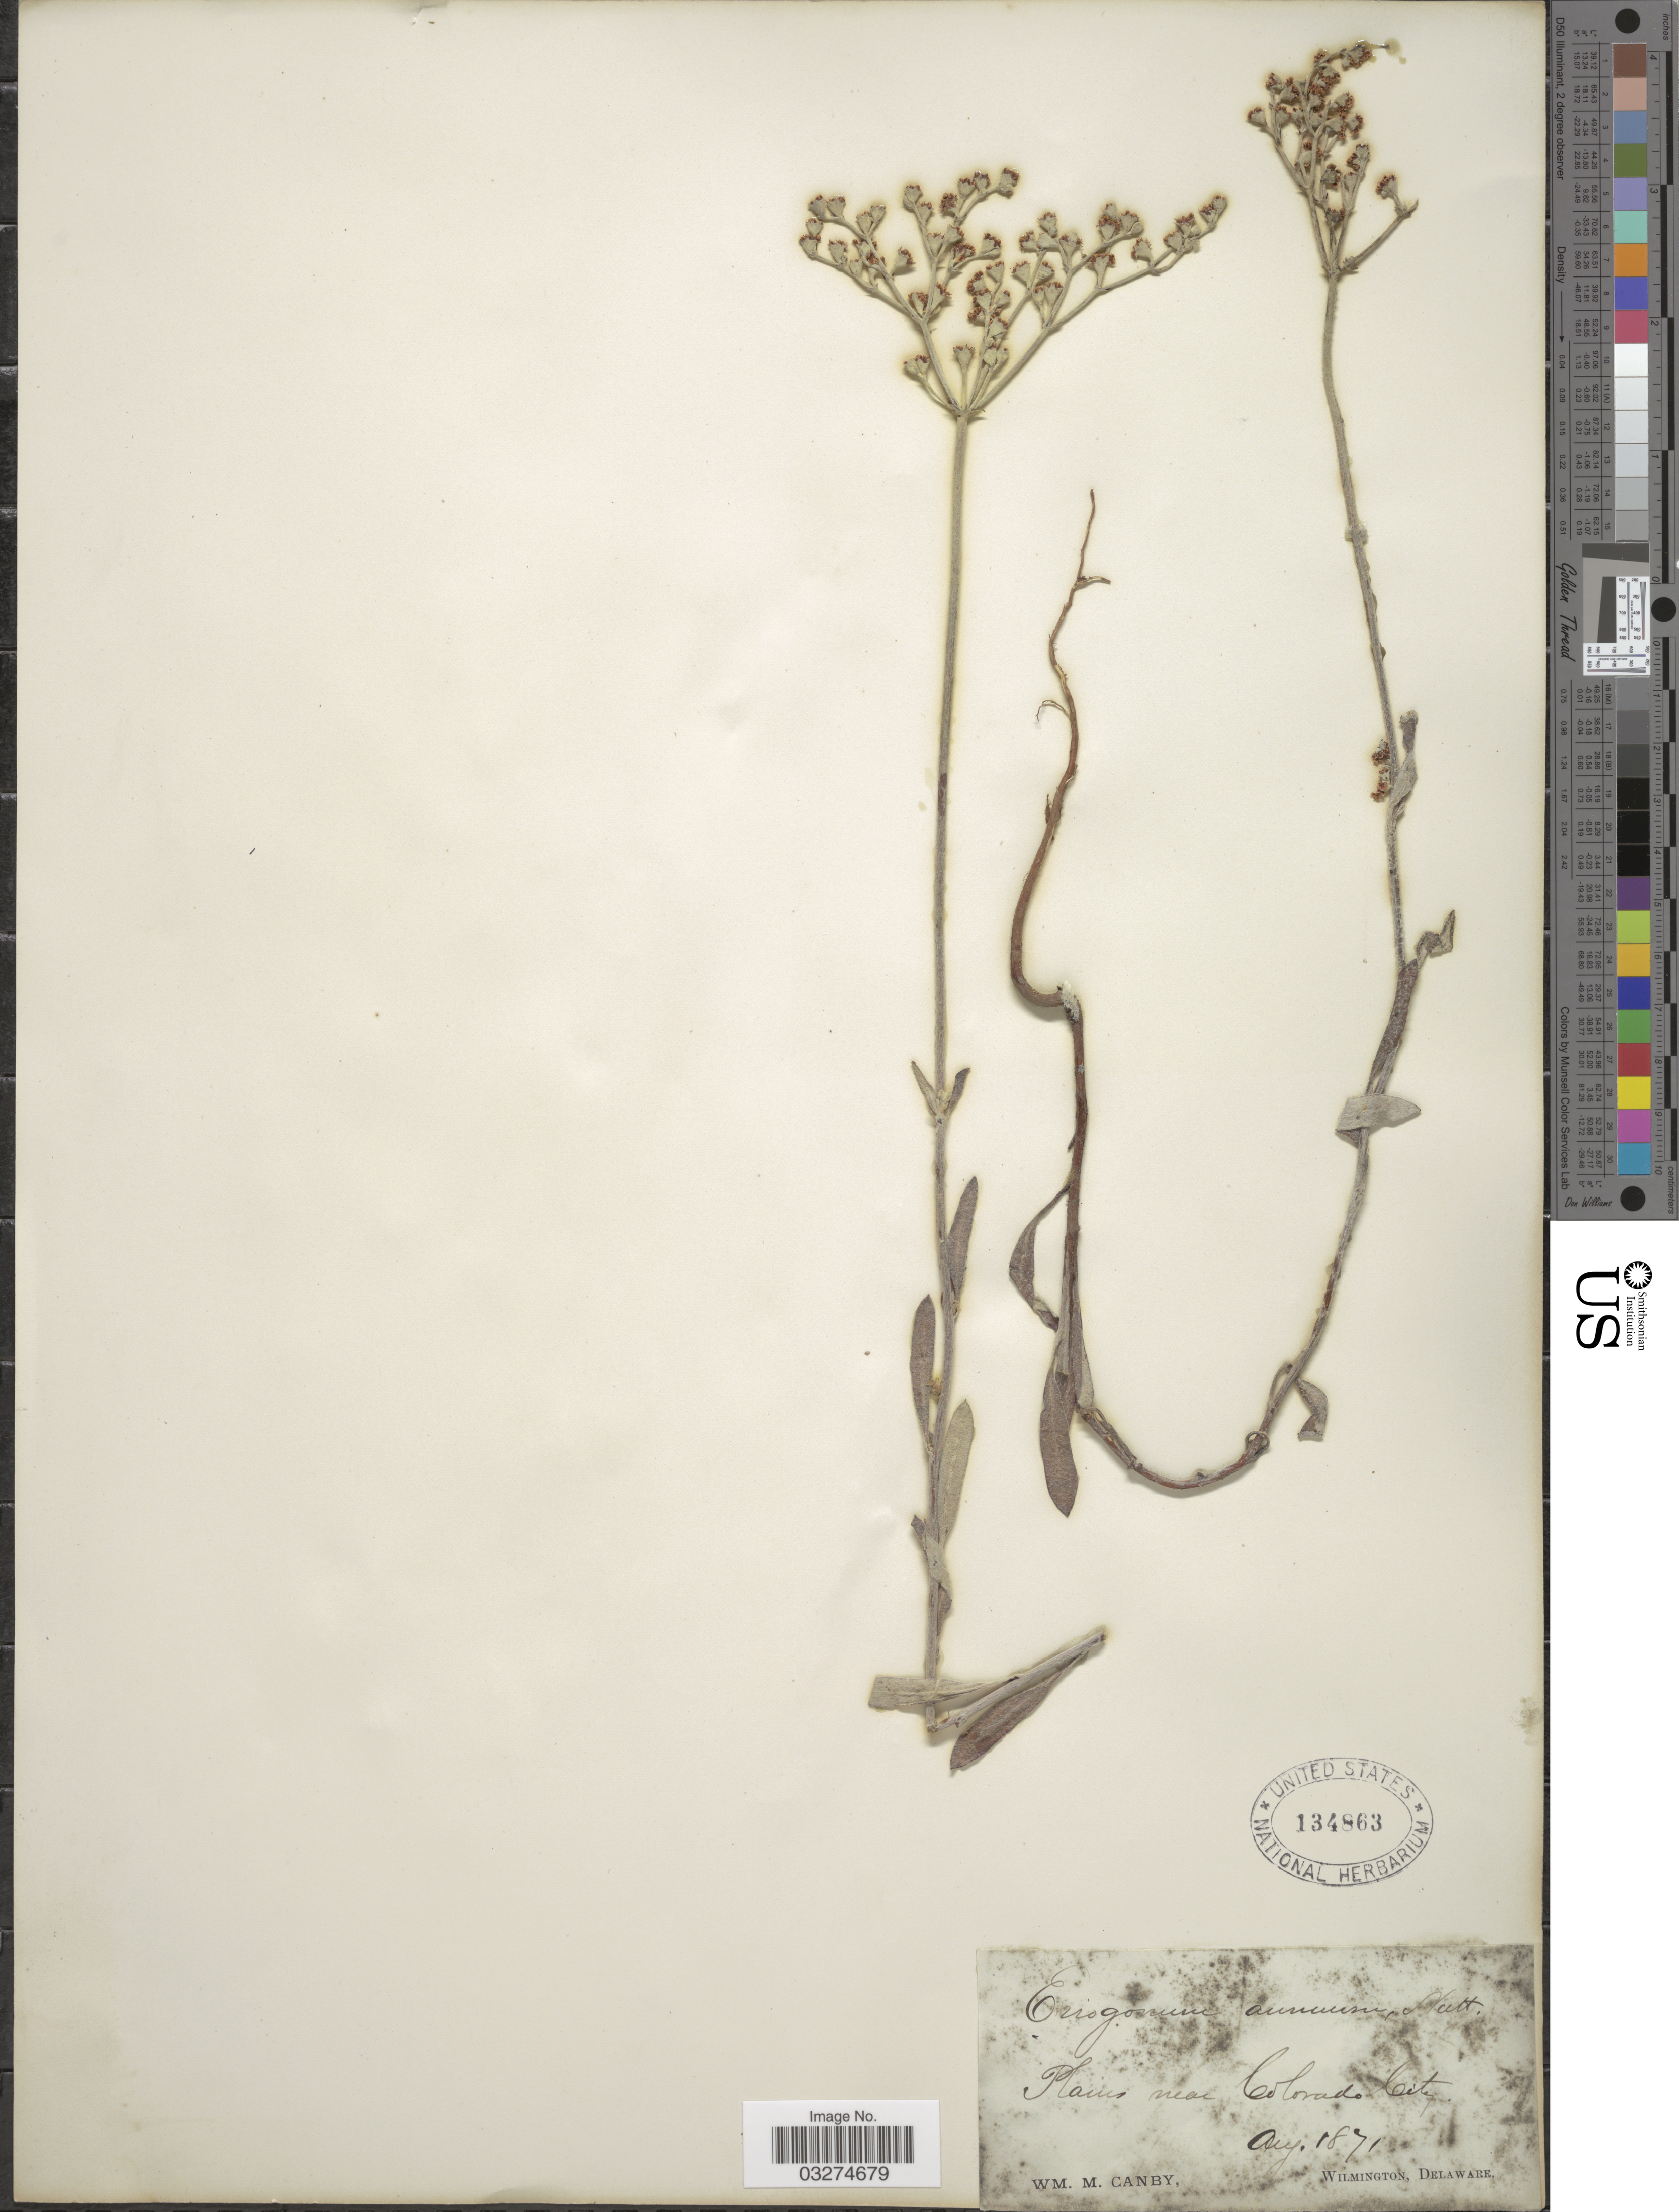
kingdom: Plantae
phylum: Tracheophyta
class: Magnoliopsida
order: Caryophyllales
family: Polygonaceae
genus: Eriogonum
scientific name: Eriogonum annuum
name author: Nutt.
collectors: W. M. Canby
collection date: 1871-08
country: United States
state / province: Colorado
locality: Plains near Colorado City.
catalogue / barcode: US 134863